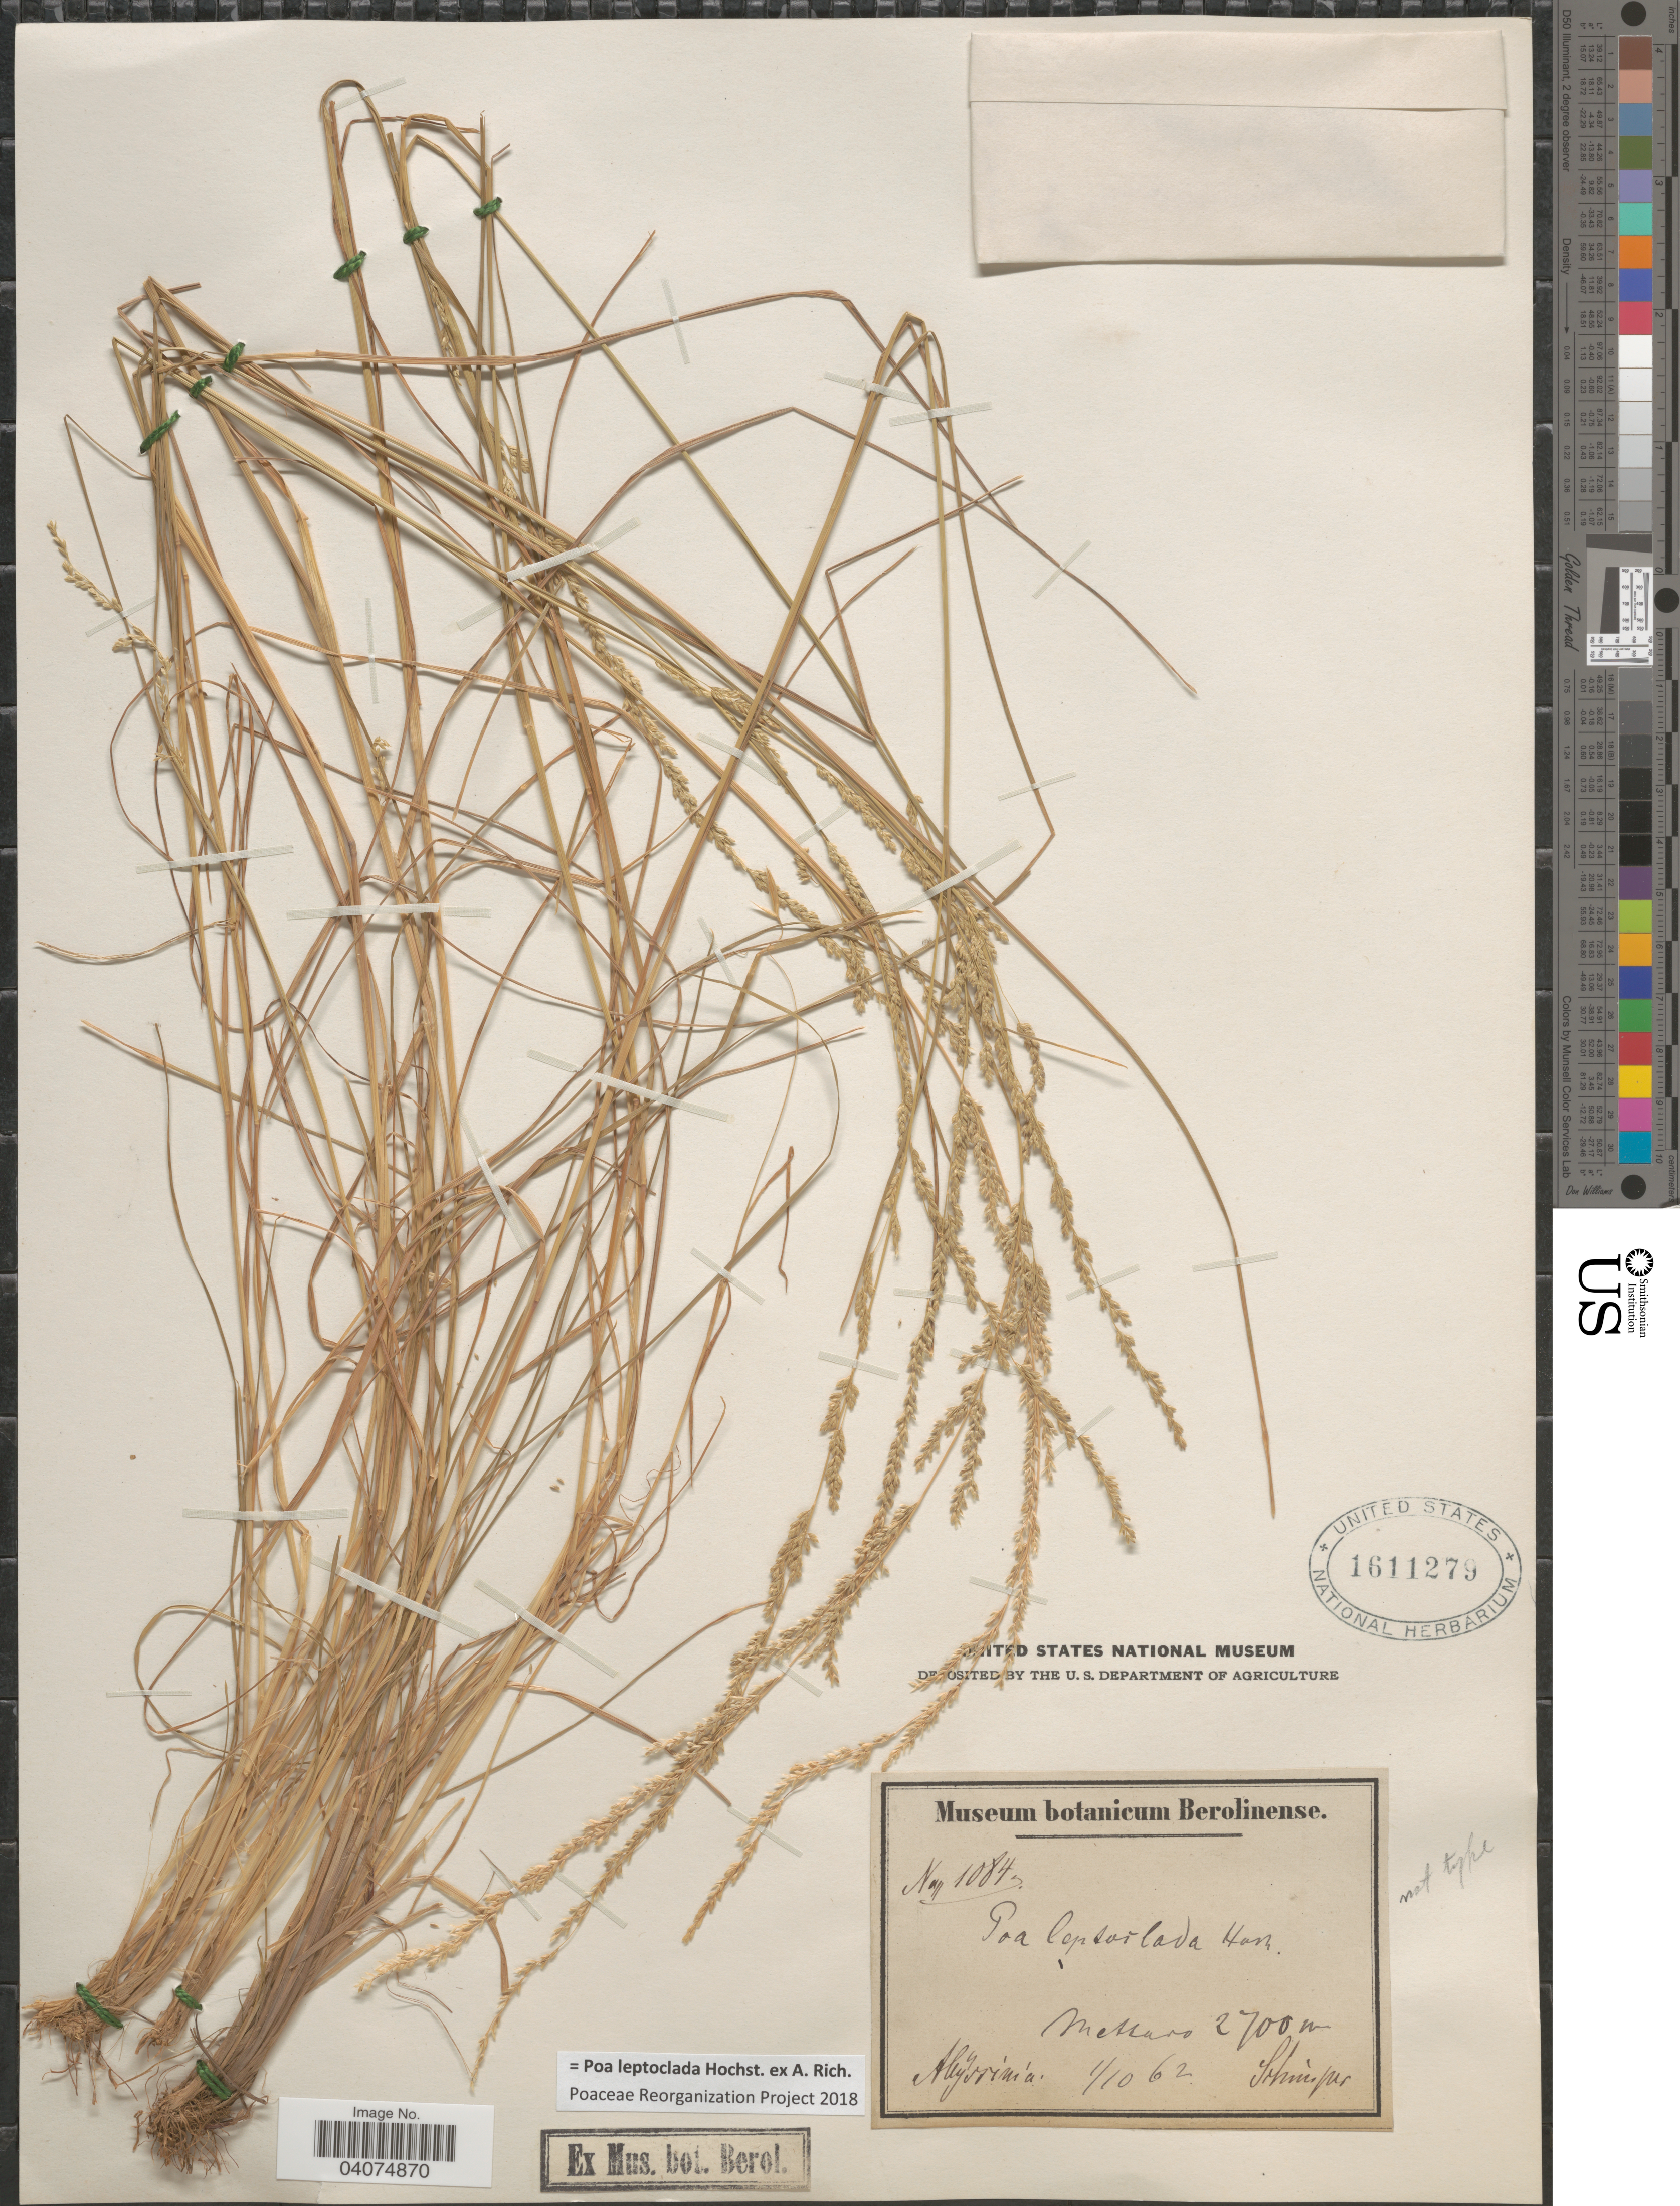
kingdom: Plantae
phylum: Tracheophyta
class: Liliopsida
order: Poales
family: Poaceae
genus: Poa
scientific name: Poa leptoclada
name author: Hochst. ex A. Rich.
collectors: -. Schimper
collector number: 1084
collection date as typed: Transcribed d/m/y: 1/10/62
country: Ethiopia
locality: Mettaro. Abÿssinia.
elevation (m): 2700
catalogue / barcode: US 1611279